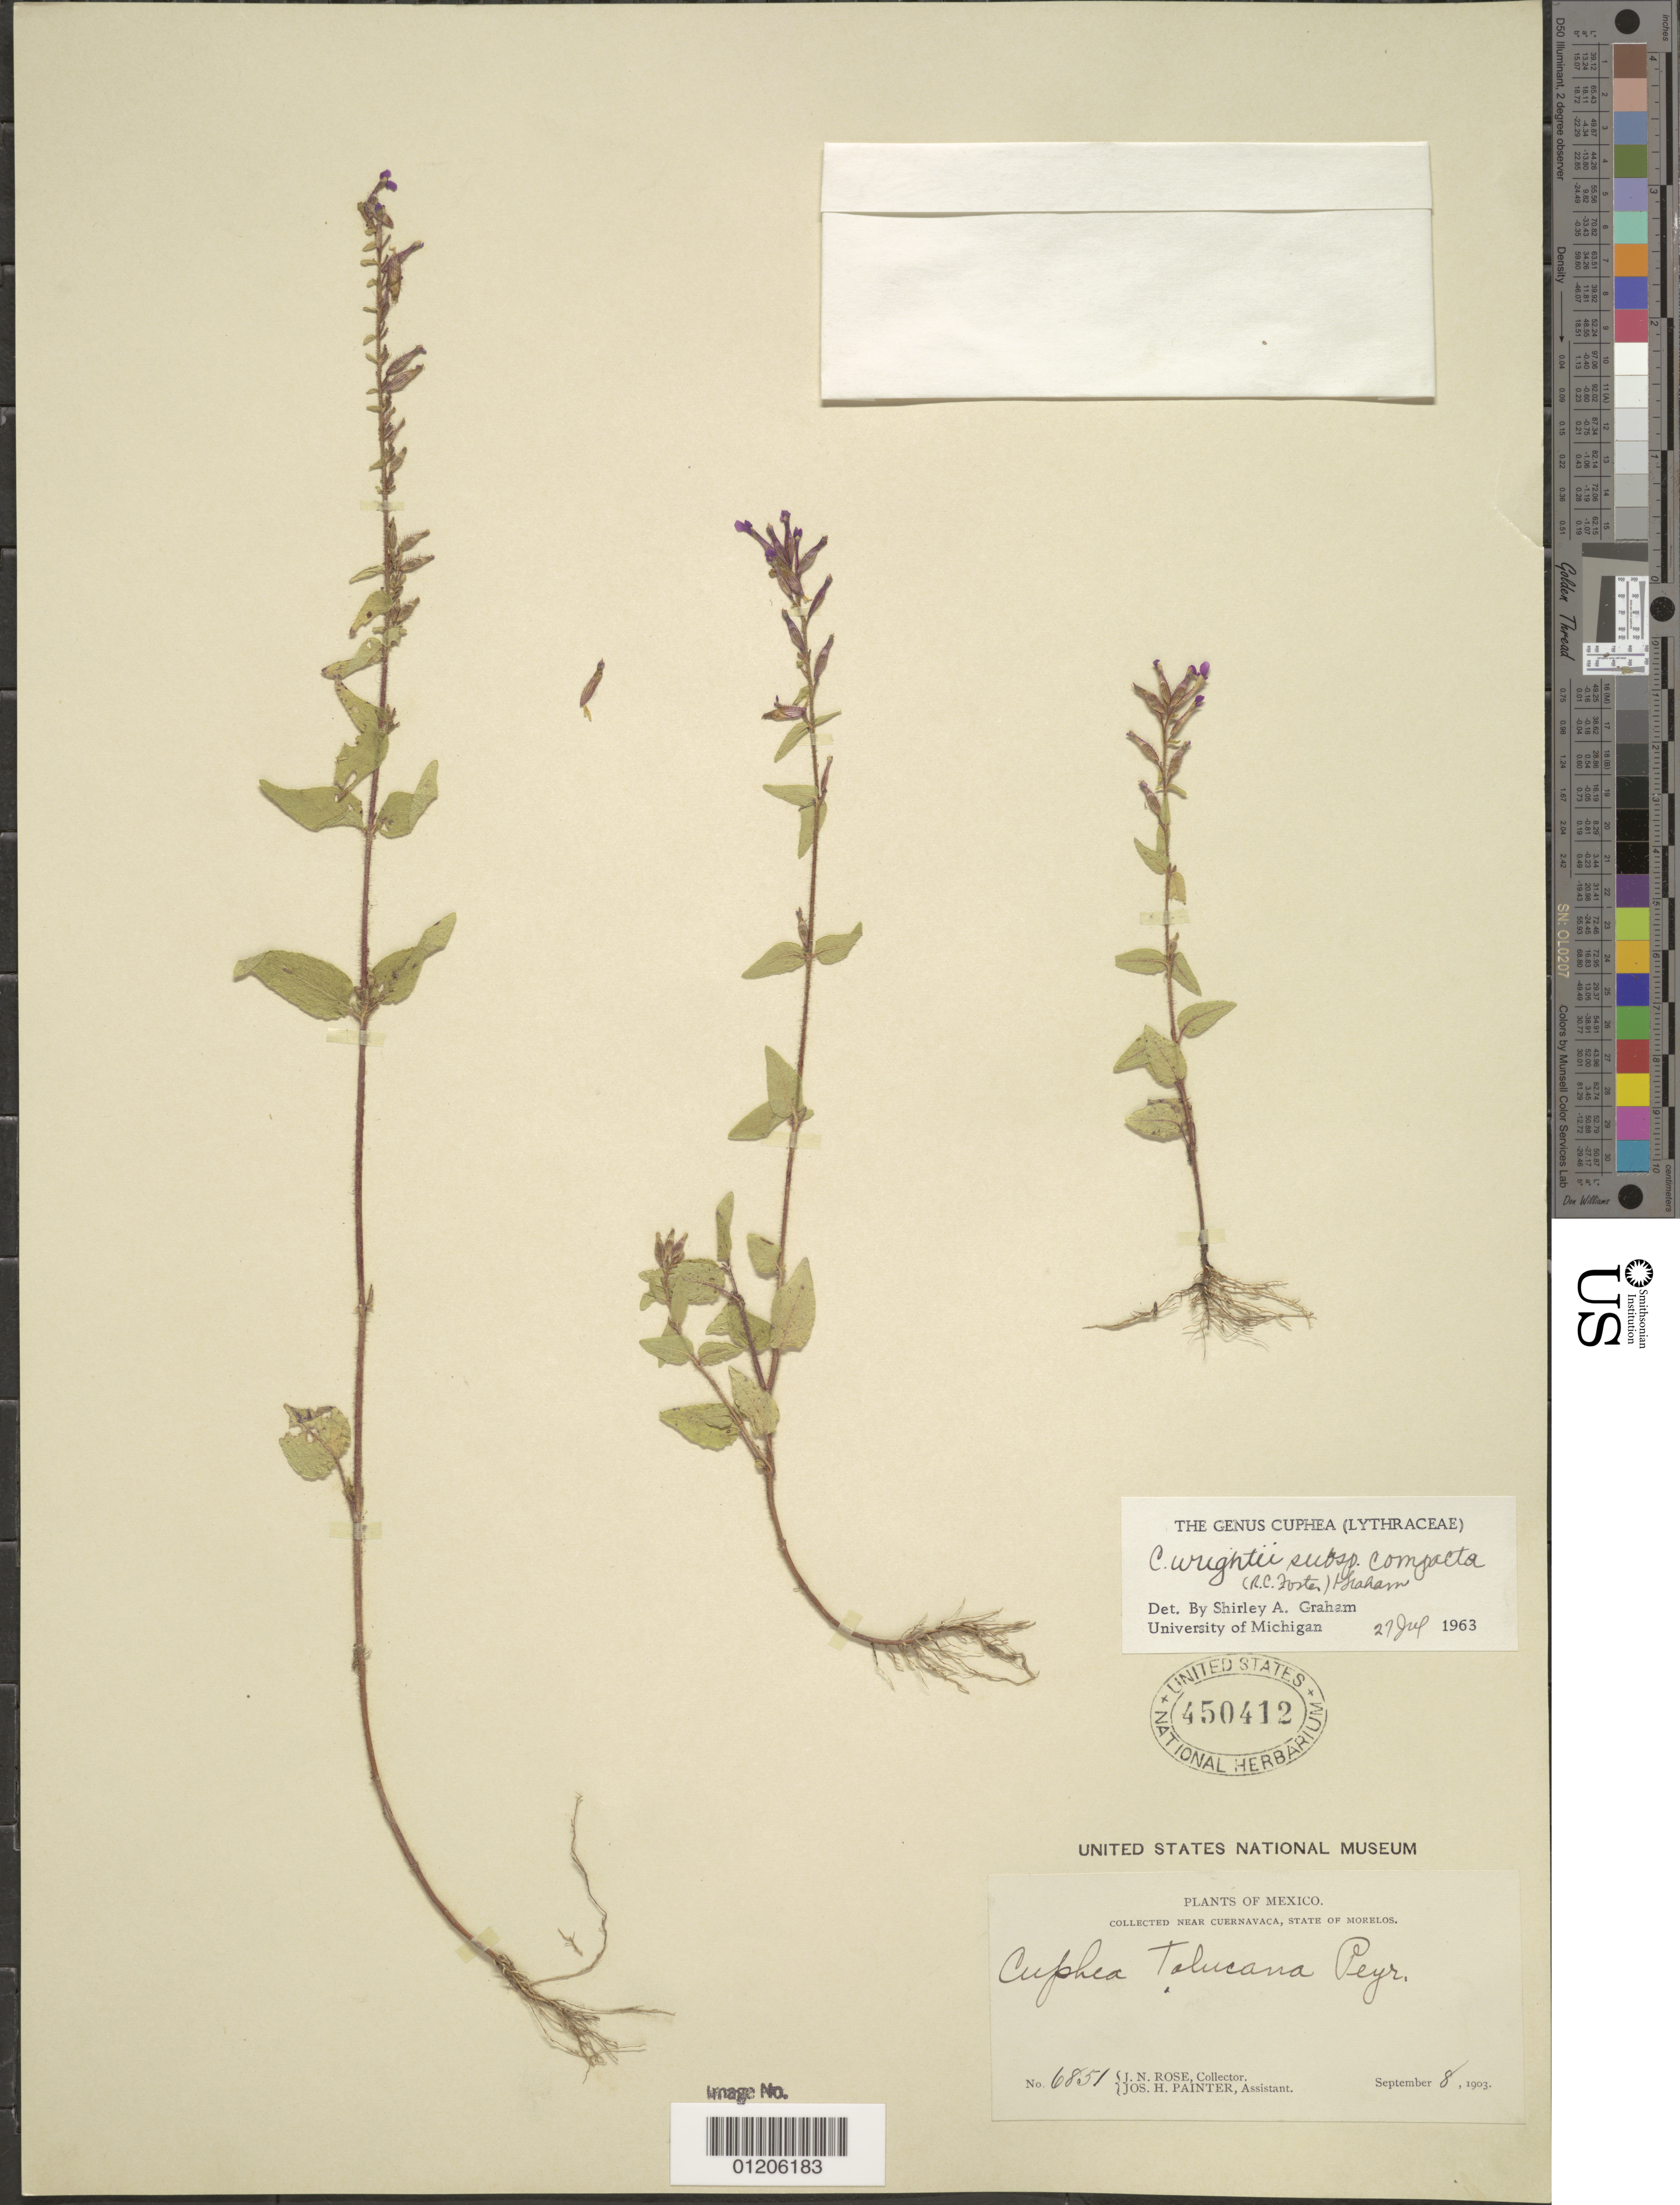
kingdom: Plantae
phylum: Tracheophyta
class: Magnoliopsida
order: Myrtales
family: Lythraceae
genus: Cuphea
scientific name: Cuphea wrightii var. compacta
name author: R.C. Foster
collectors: J. N. Rose & J. H. Painter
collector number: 6851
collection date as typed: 08 Sep 1903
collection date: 1903-09-08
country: Mexico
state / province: Morelos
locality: Near Cuernavaca, State of Morelos.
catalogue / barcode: US 450412